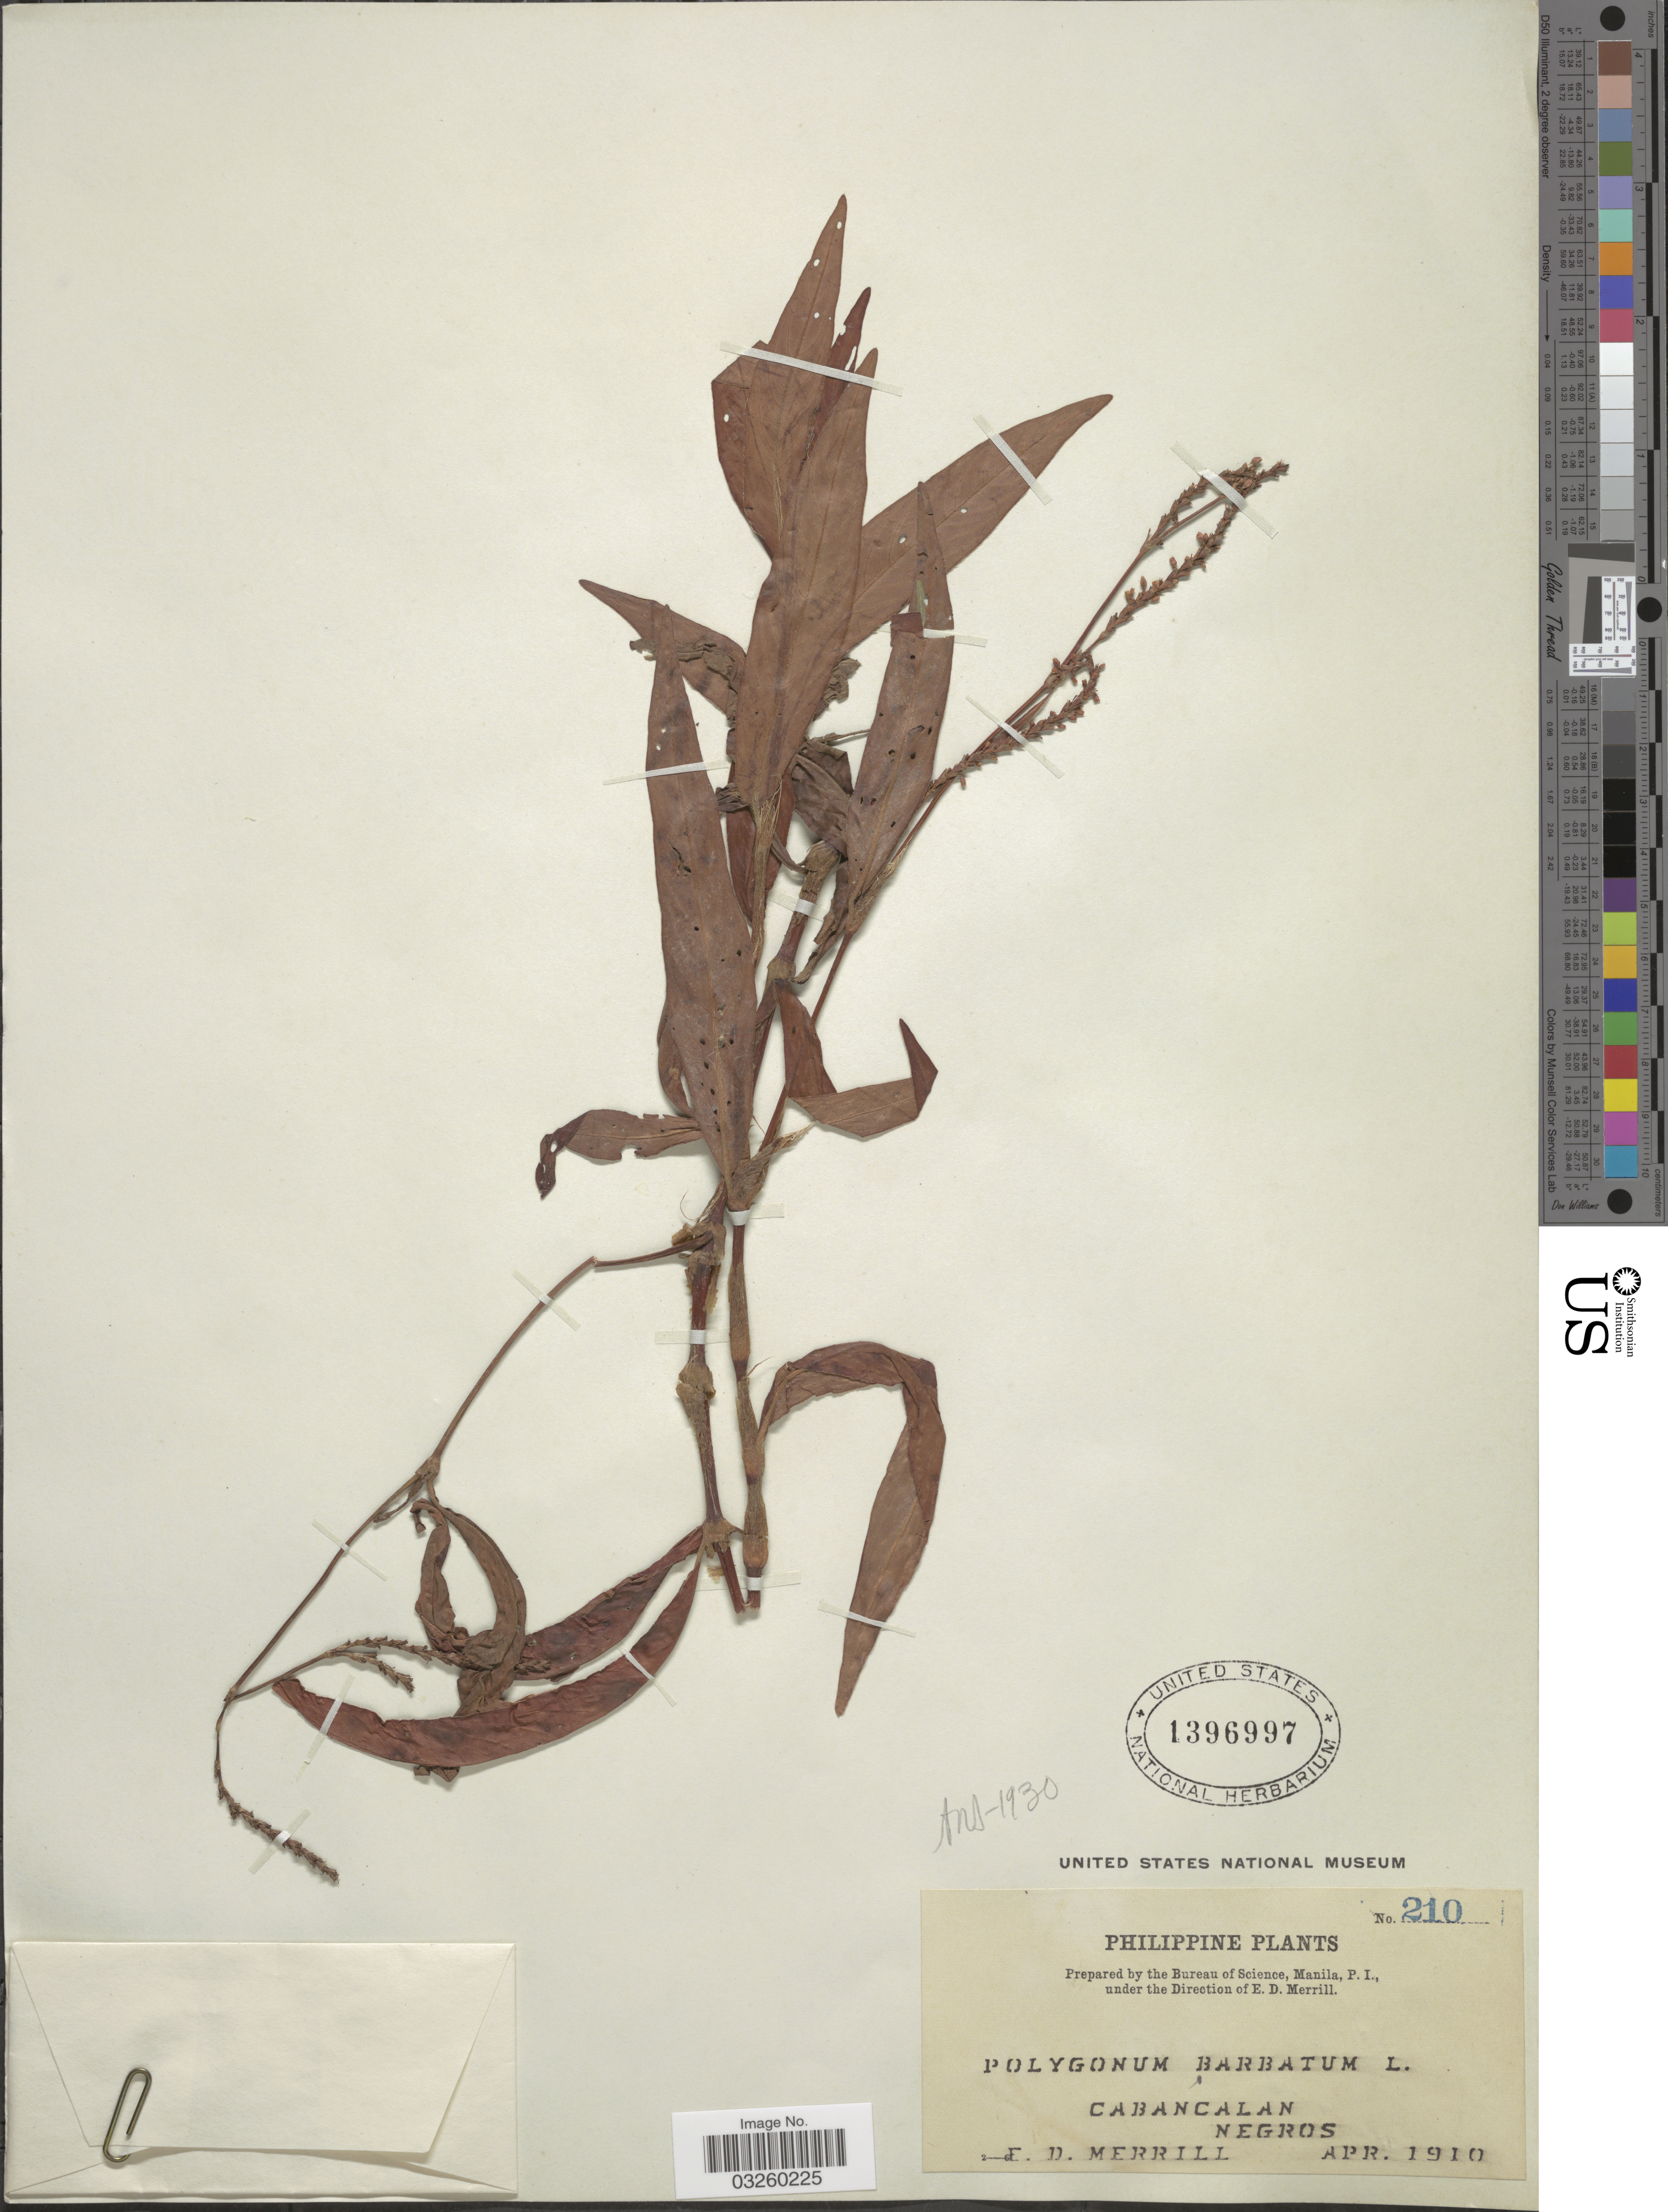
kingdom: Plantae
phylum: Tracheophyta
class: Magnoliopsida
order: Caryophyllales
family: Polygonaceae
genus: Polygonum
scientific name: Polygonum barbatum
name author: L.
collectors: E. D. Merrill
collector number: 210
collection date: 1910-04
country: Philippines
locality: Cabancalan. Negros.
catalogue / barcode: US 1396997